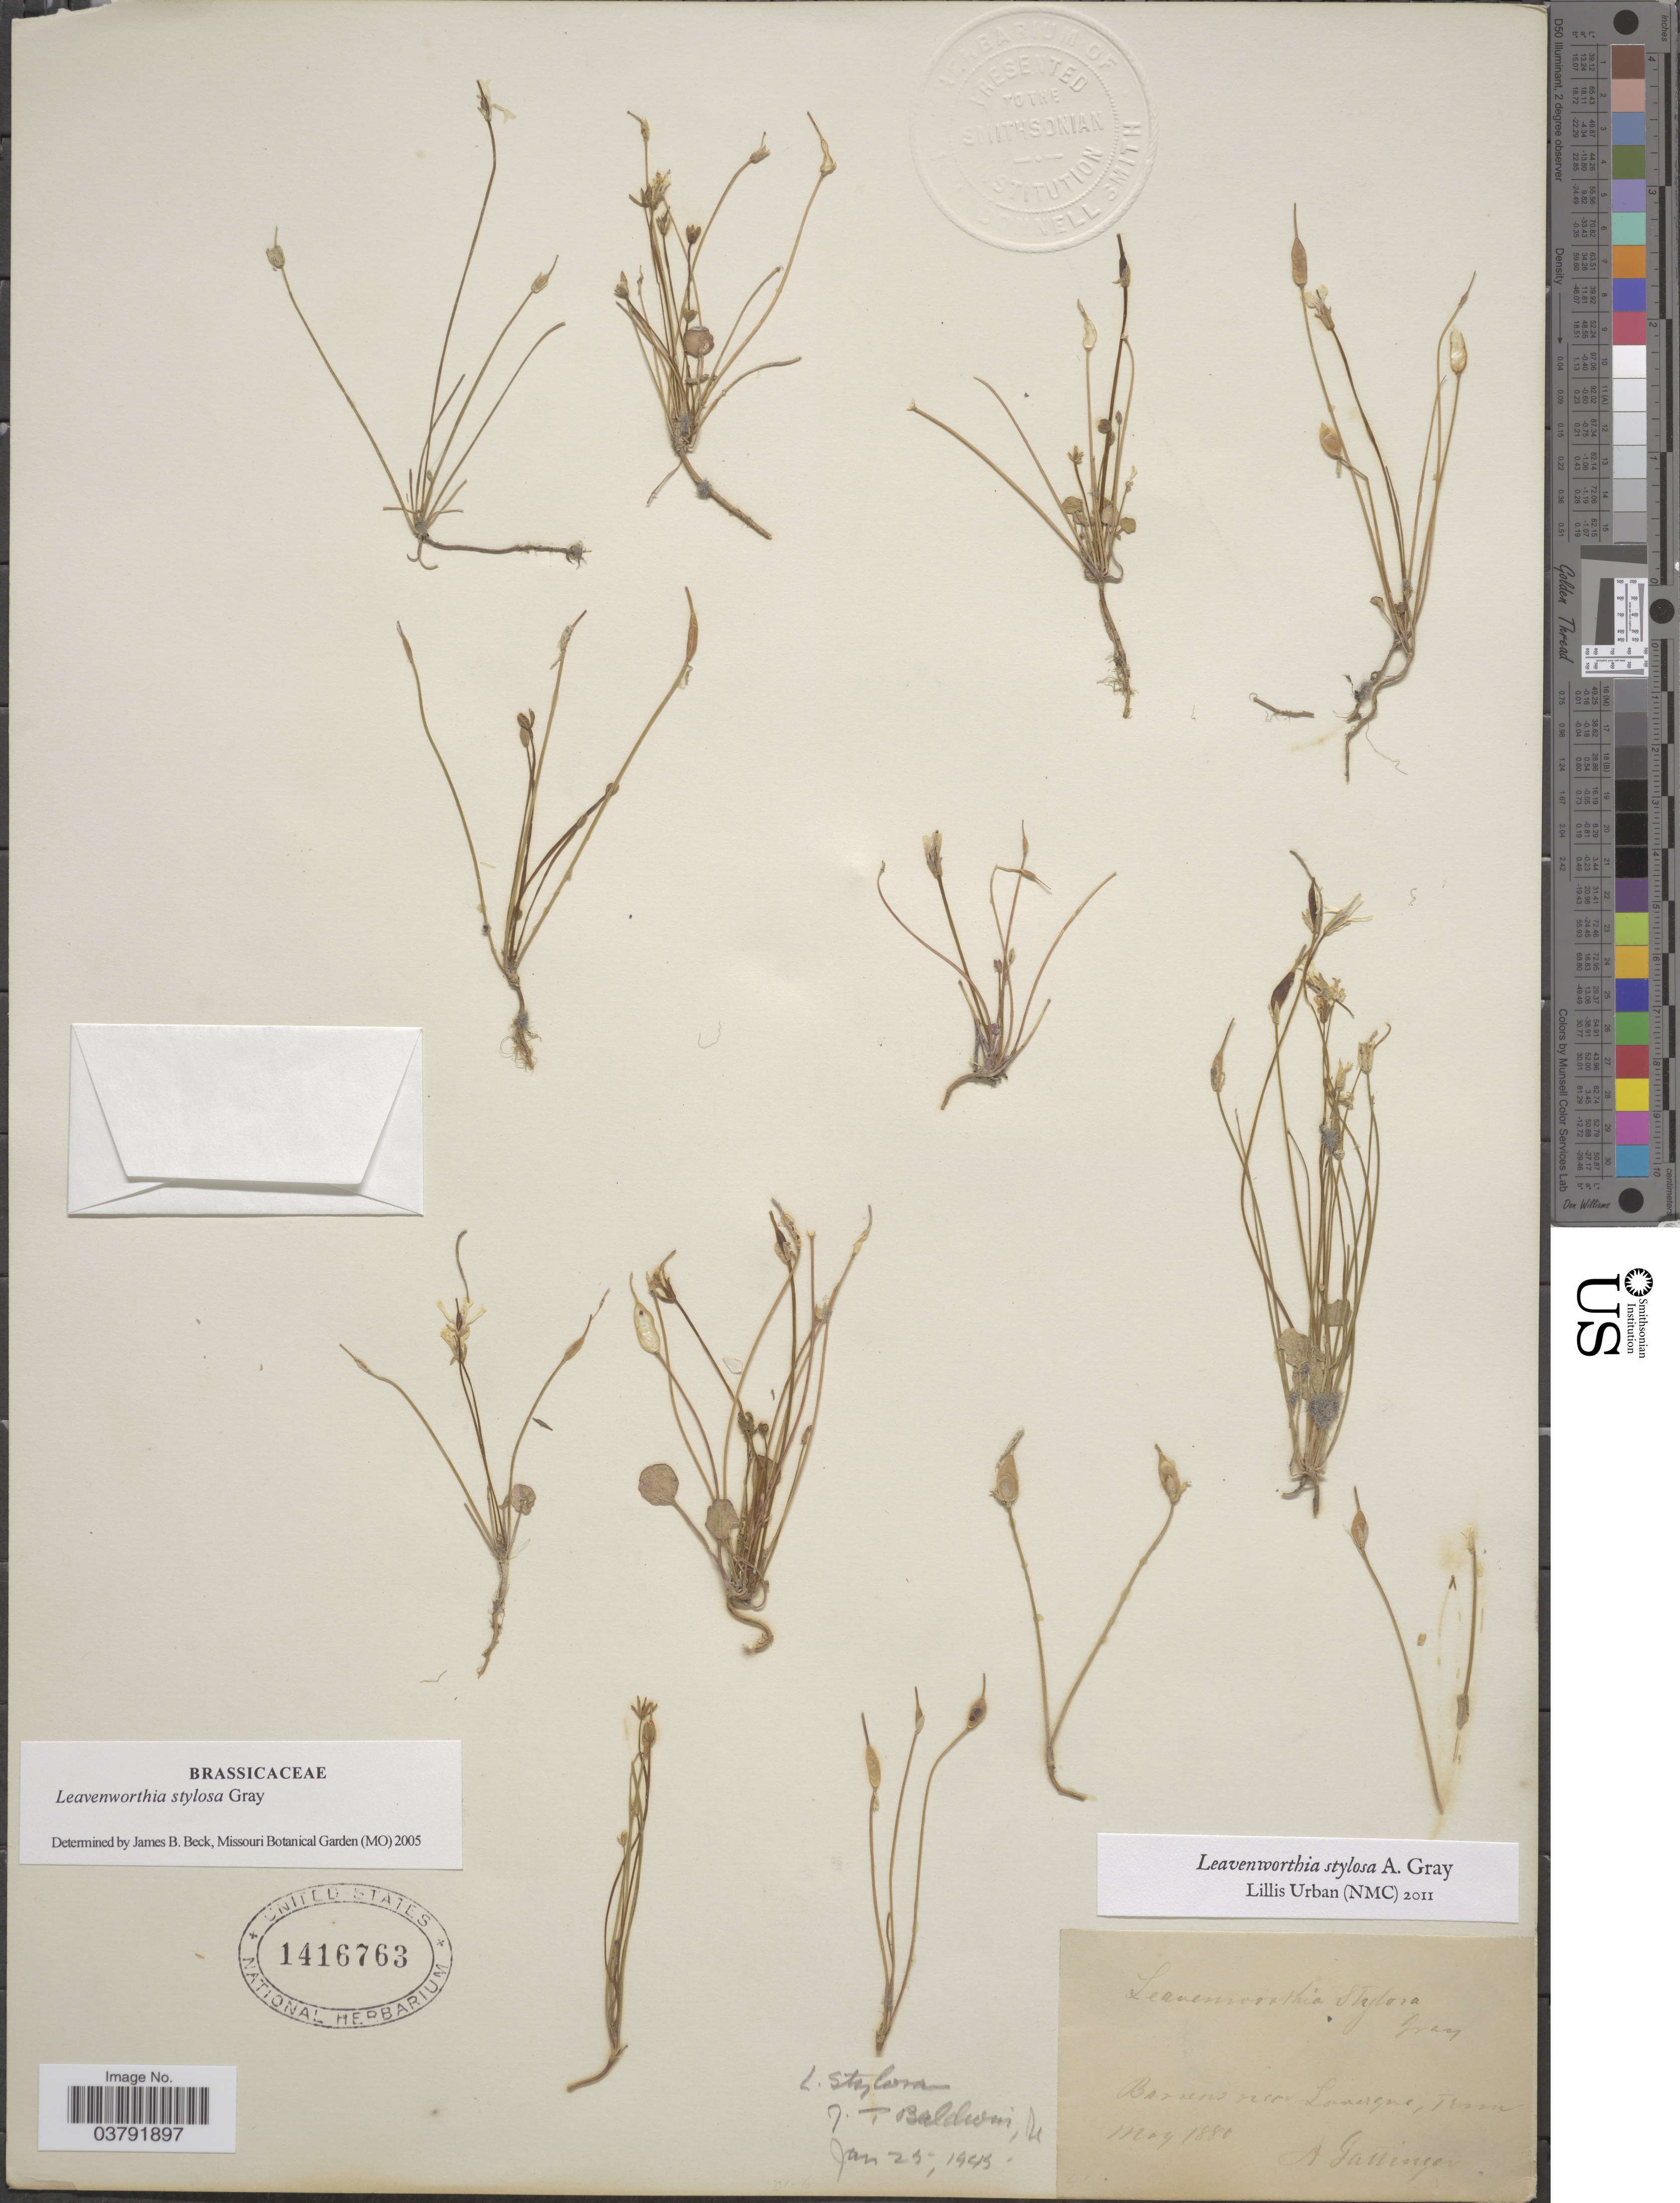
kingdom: Plantae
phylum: Tracheophyta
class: Magnoliopsida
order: Brassicales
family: Brassicaceae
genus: Leavenworthia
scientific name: Leavenworthia stylosa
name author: A. Gray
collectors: A. Gattinger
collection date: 1880-05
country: United States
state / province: Tennessee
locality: Barrens near Lavergne.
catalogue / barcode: US 1416763